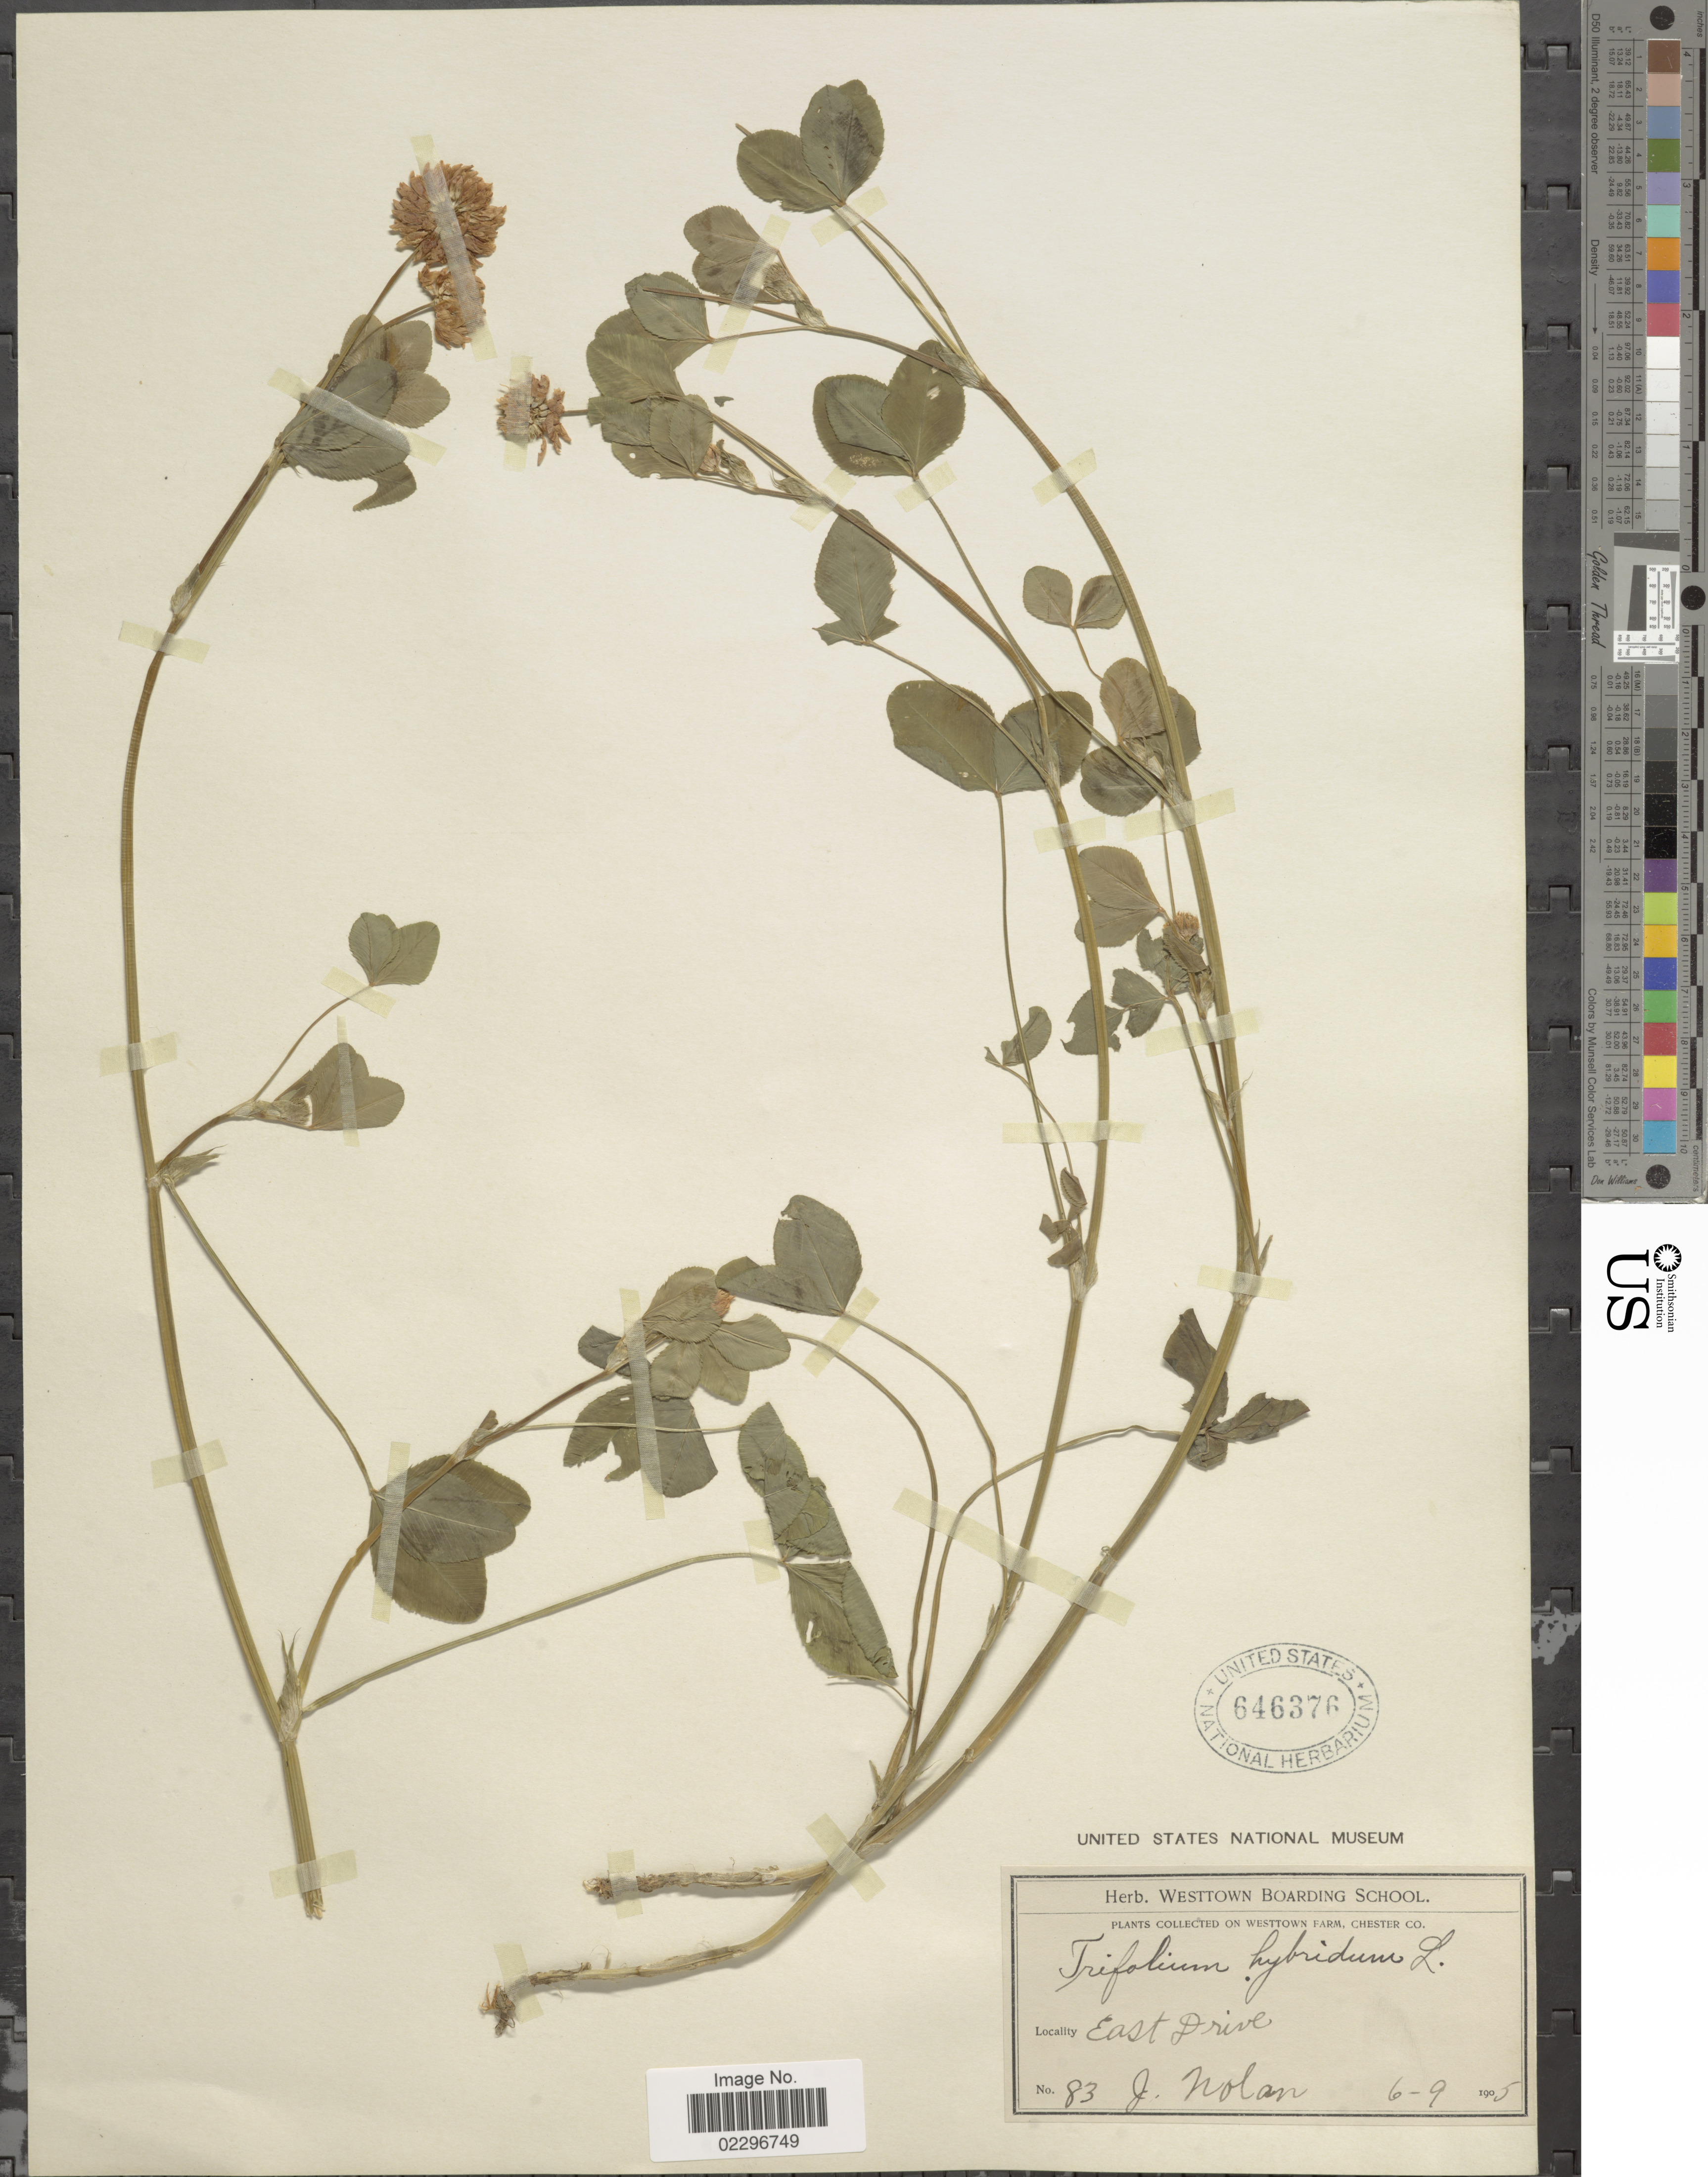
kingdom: Plantae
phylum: Tracheophyta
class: Magnoliopsida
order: Fabales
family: Fabaceae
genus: Trifolium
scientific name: Trifolium hybridum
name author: L.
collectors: J. Nolan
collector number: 83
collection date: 1905-06-09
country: United States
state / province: Pennsylvania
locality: Westtown Farm, Chester Co. East Drive.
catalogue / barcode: US 646376